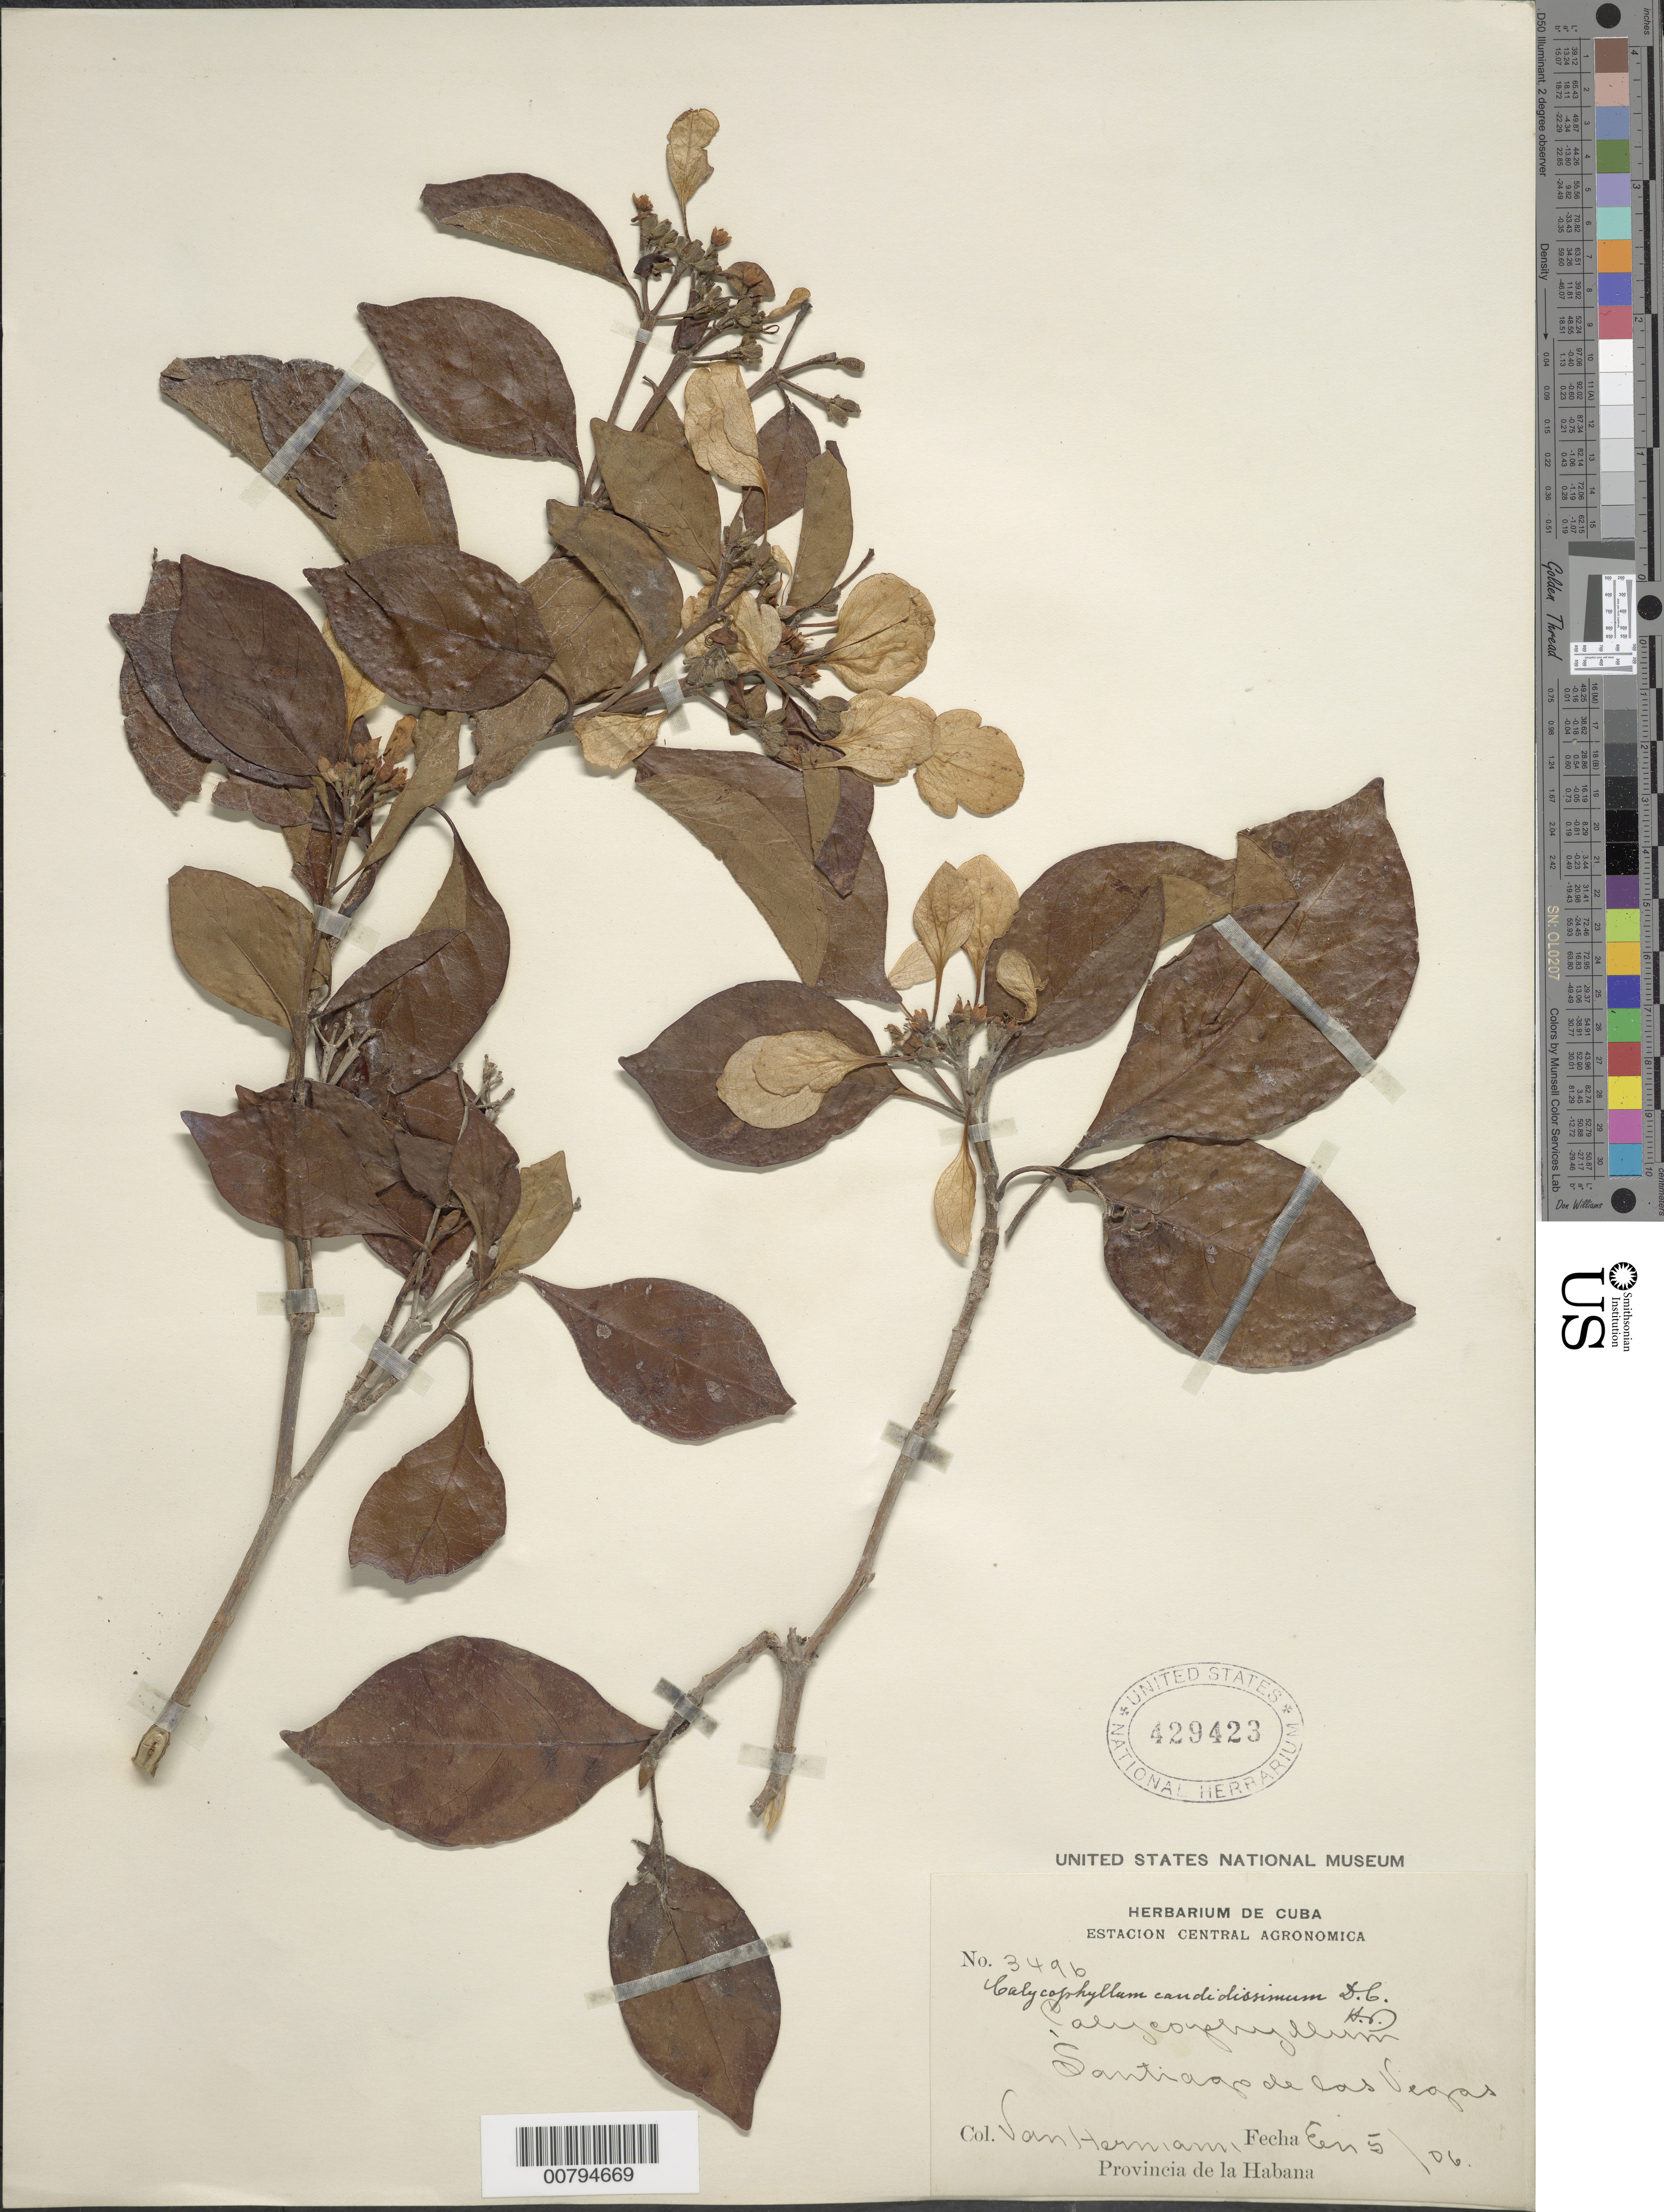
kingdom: Plantae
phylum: Tracheophyta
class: Magnoliopsida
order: Gentianales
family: Rubiaceae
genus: Calycophyllum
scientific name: Calycophyllum candidissimum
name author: (Vahl) DC.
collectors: H. A. Van Hermann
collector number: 3496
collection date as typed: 05 Een 1906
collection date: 1906-01-05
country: Cuba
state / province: La Habana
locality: Santiago de las Vegas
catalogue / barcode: US 429423